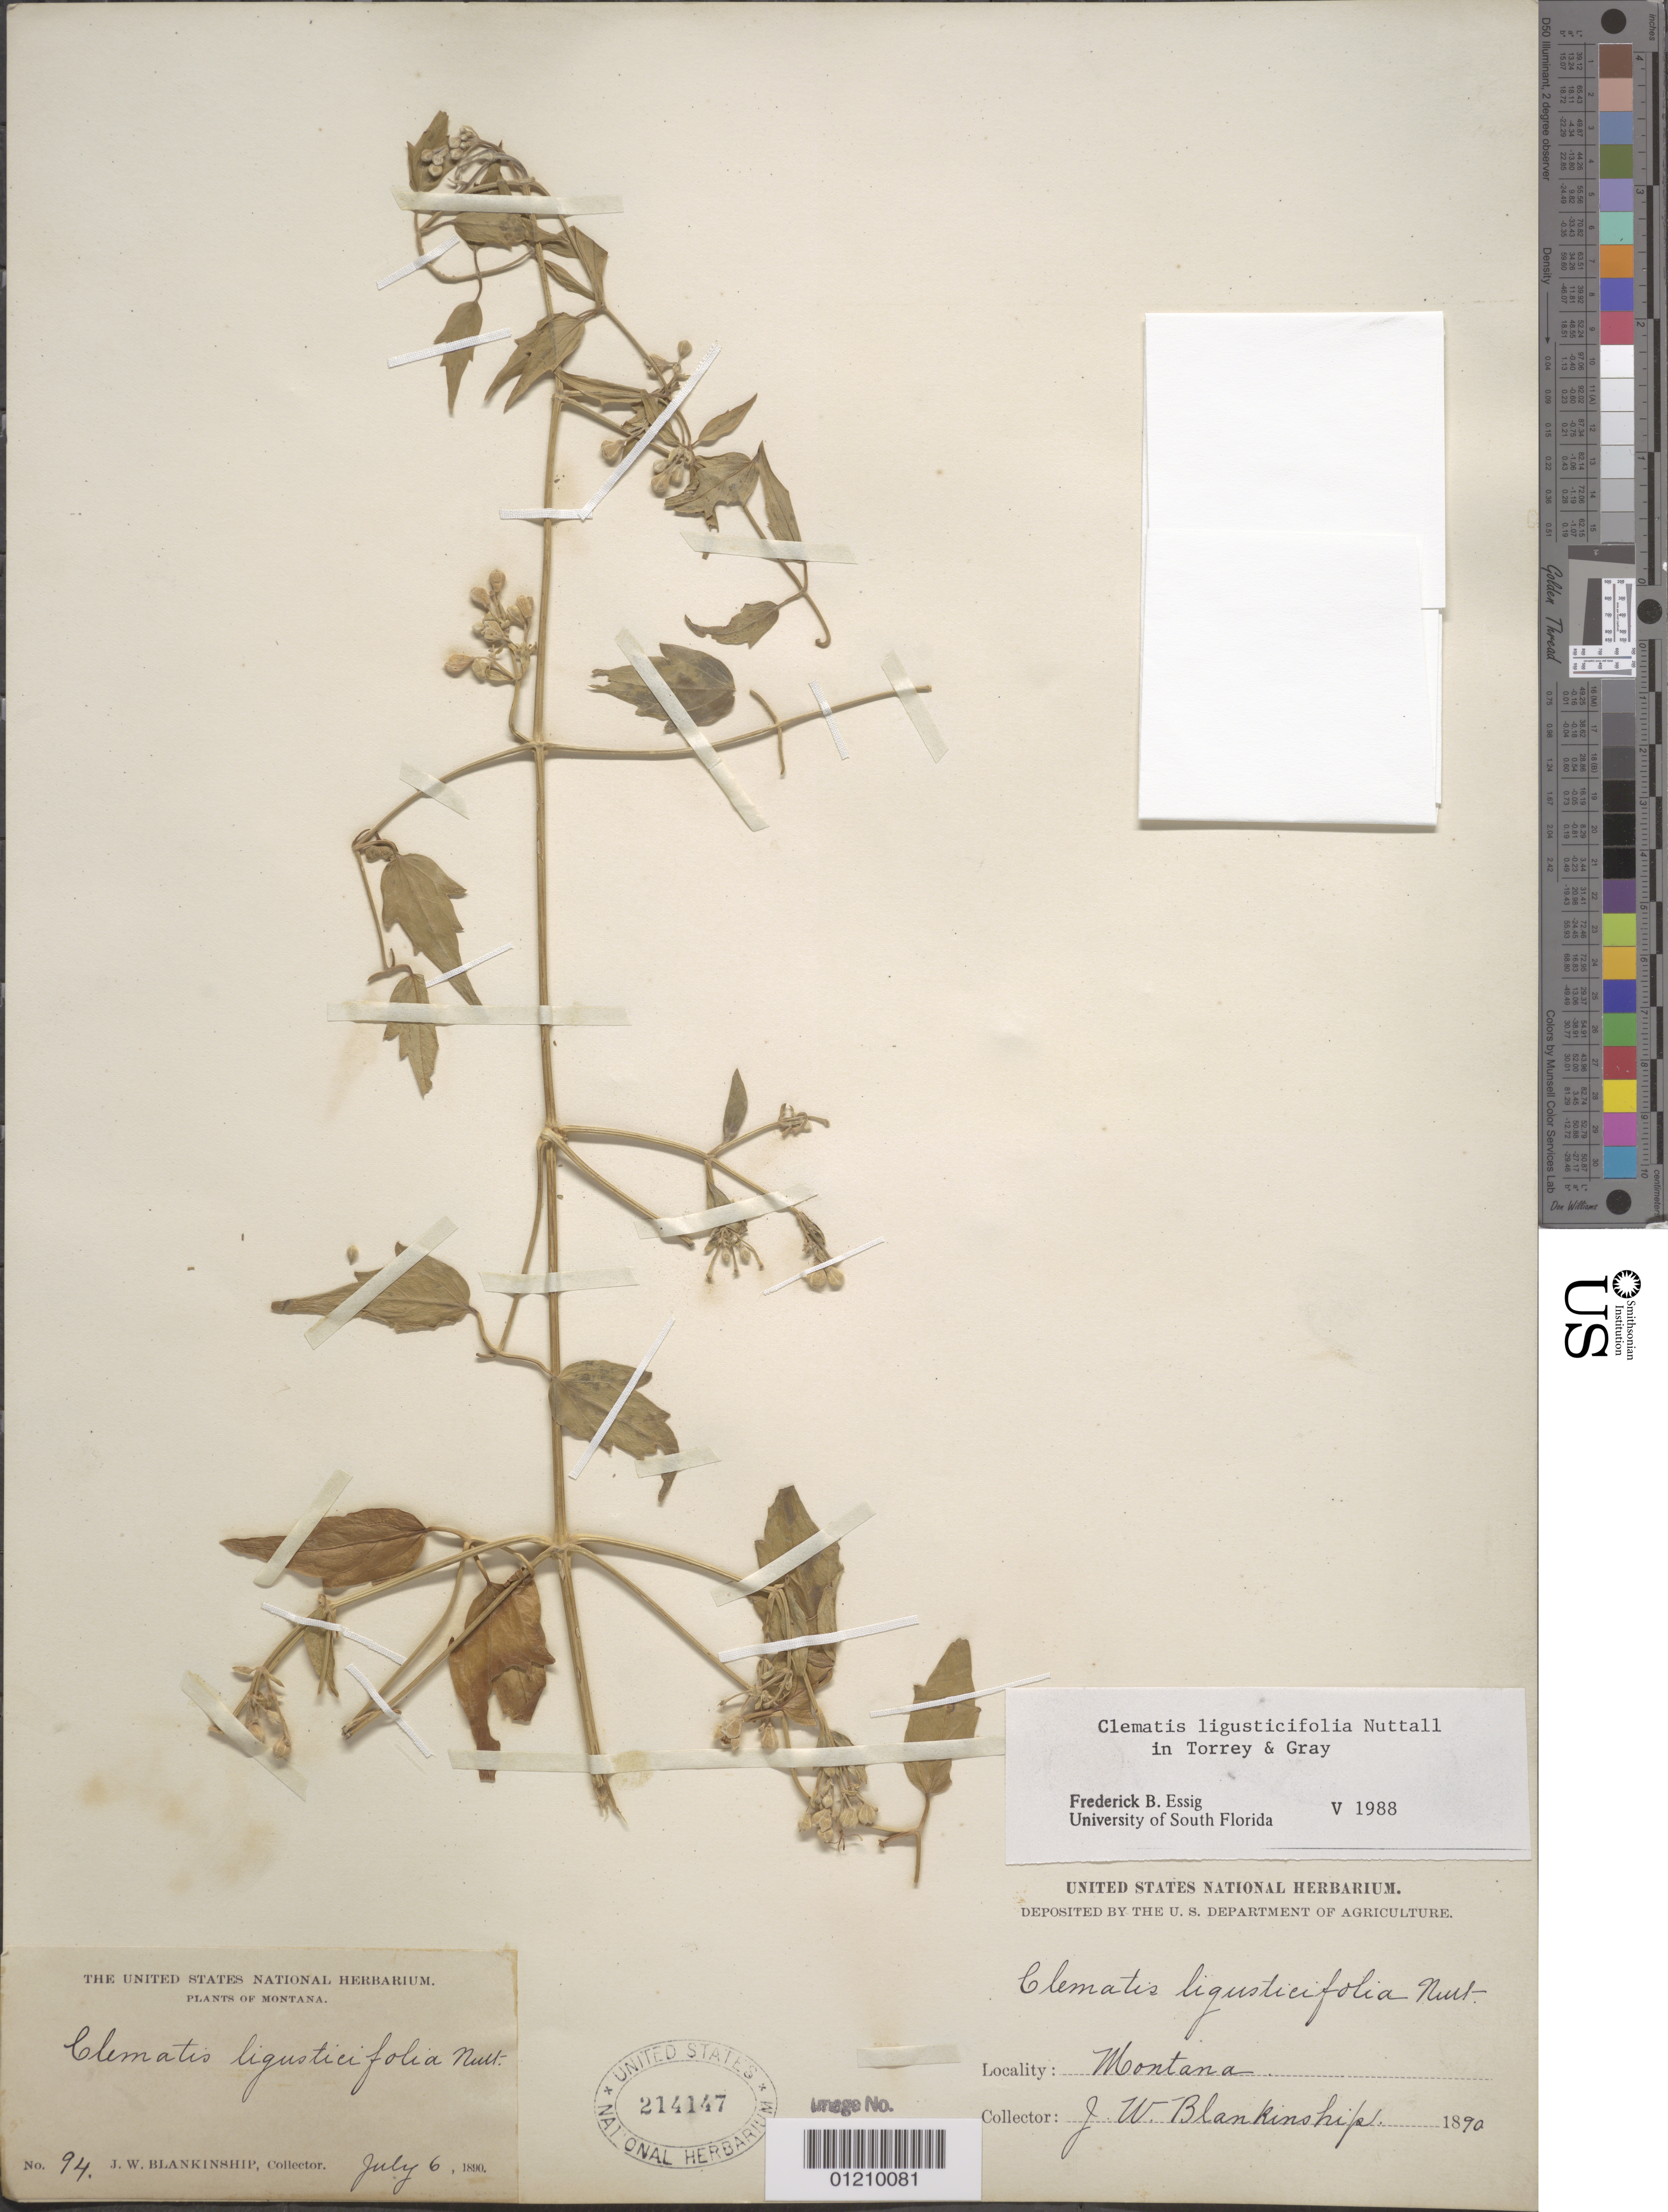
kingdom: Plantae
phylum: Tracheophyta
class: Magnoliopsida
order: Ranunculales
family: Ranunculaceae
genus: Clematis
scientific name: Clematis ligusticifolia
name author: Nutt.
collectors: J. W. Blankinship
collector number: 94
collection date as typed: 06 Jul 1890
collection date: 1890-07-06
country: United States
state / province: Montana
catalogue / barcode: US 214147